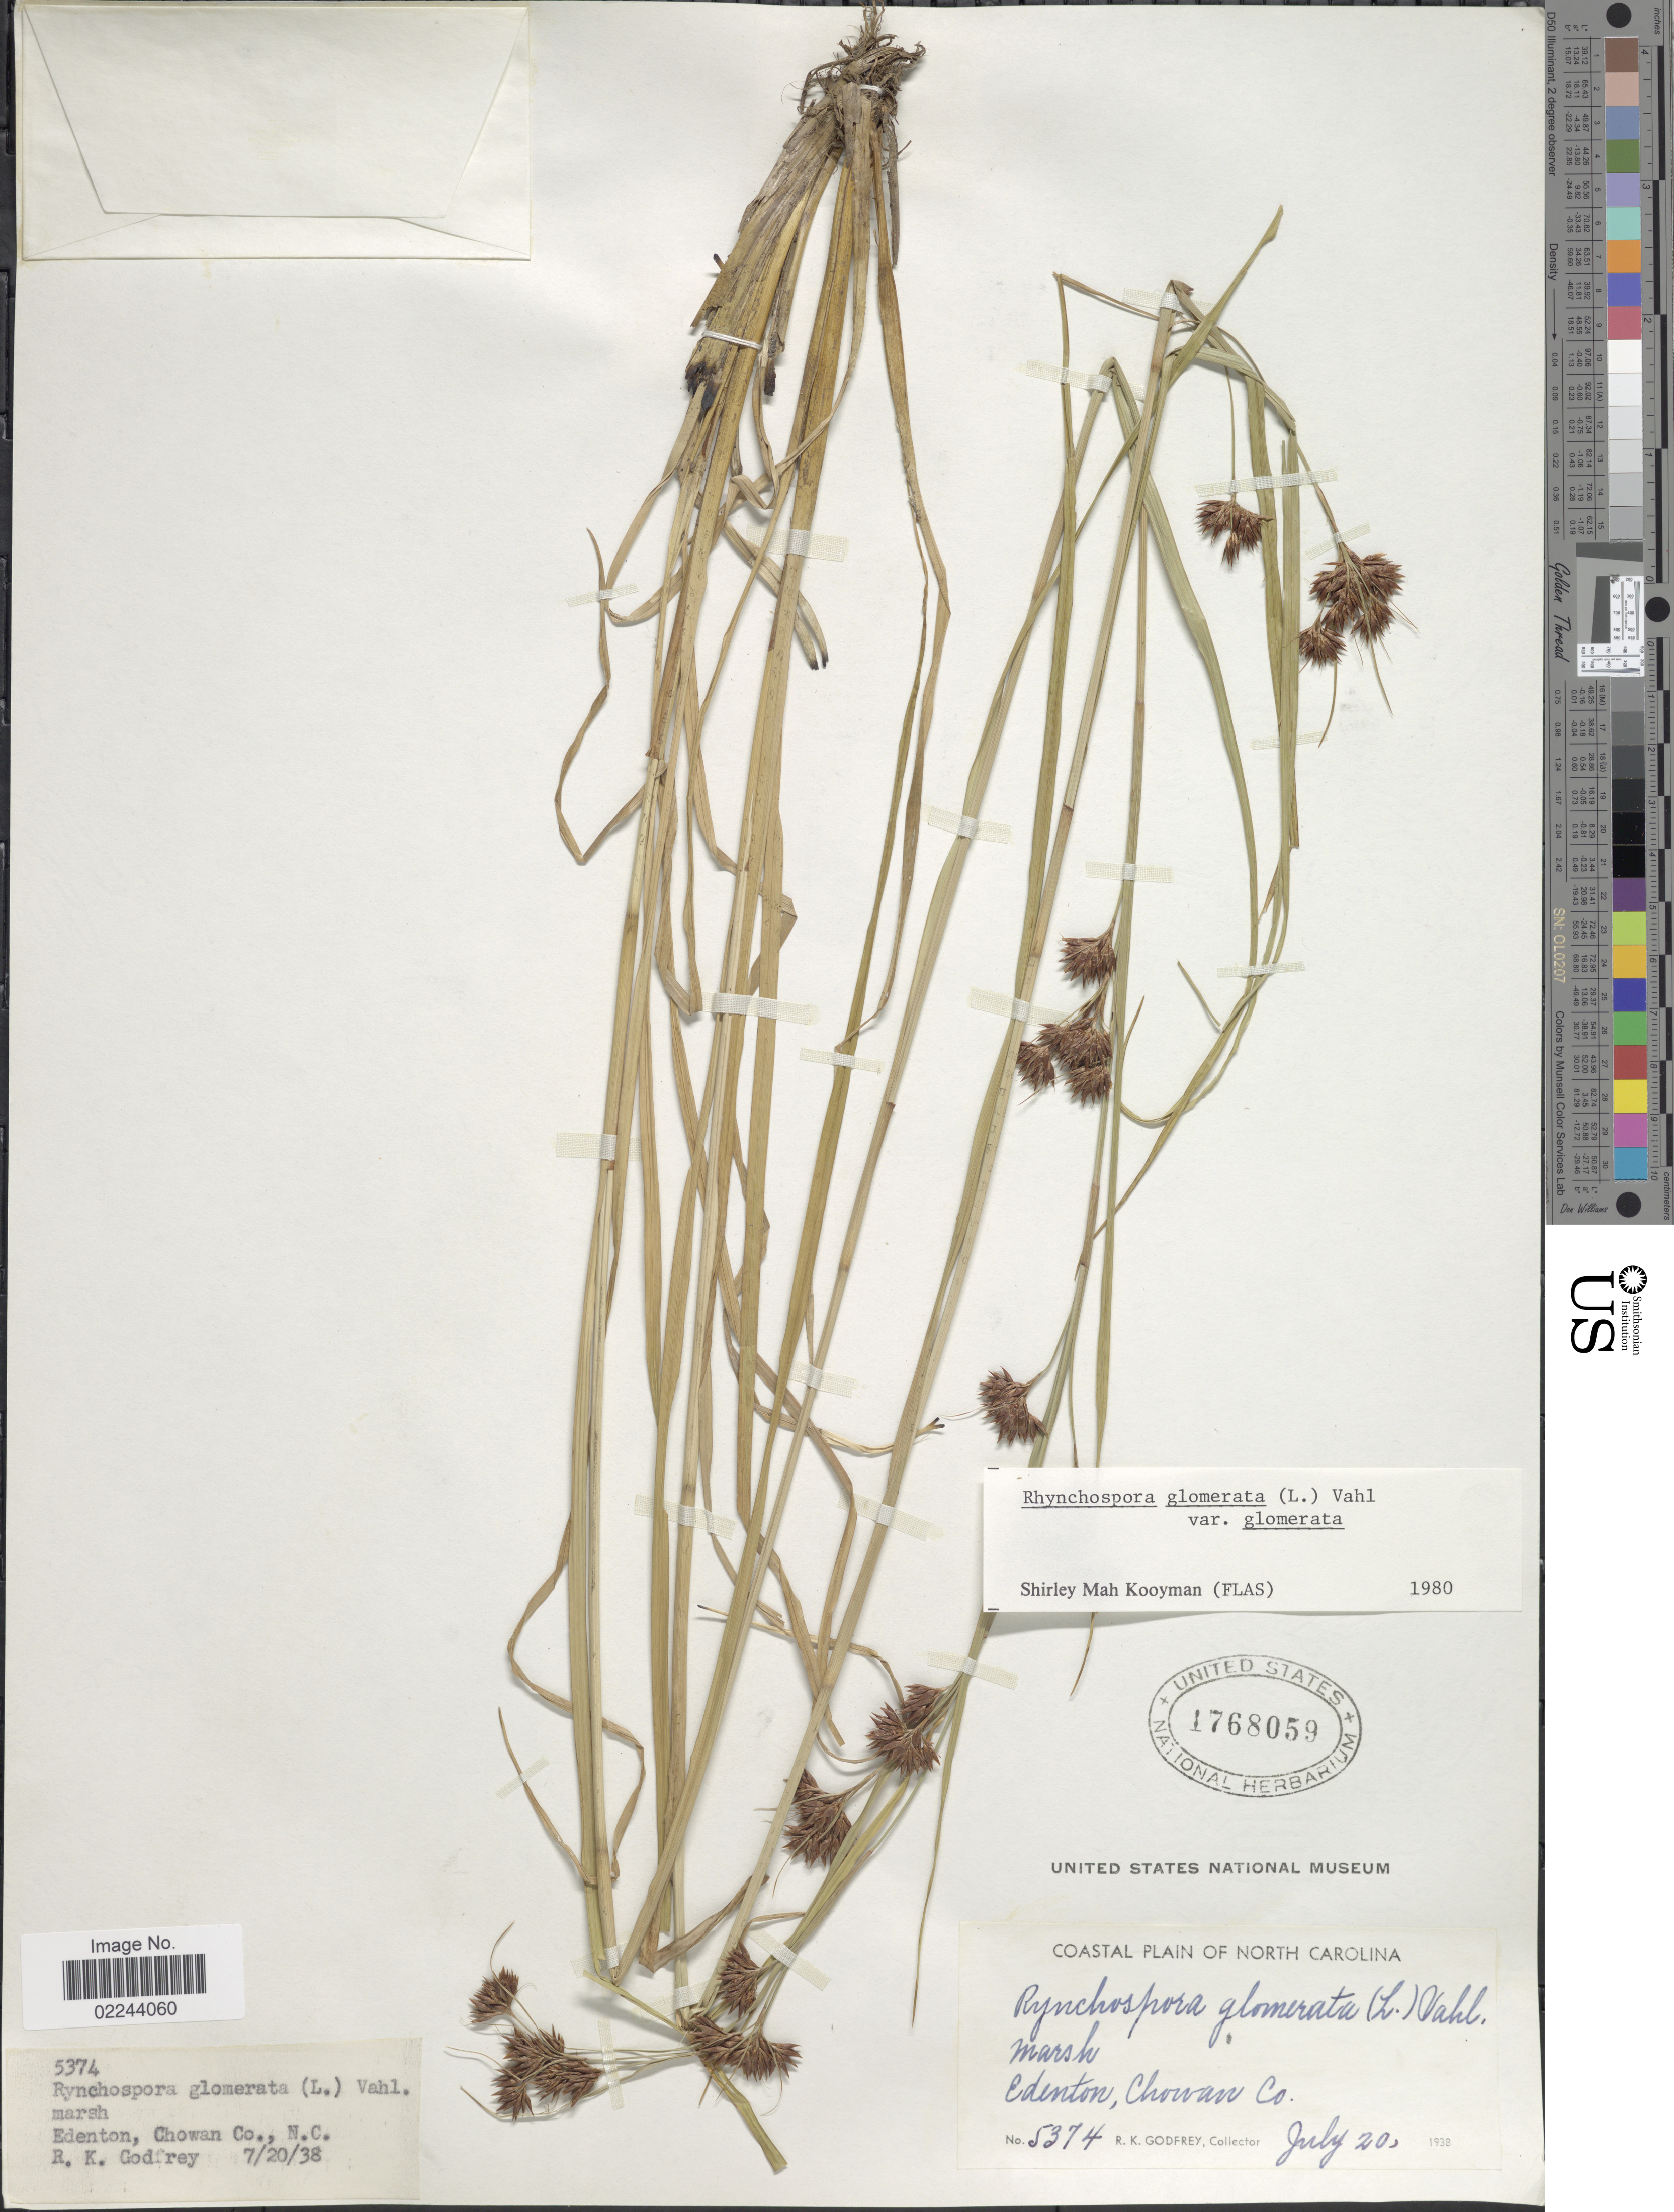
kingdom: Plantae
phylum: Tracheophyta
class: Liliopsida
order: Poales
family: Cyperaceae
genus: Rhynchospora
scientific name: Rhynchospora glomerata var. glomerata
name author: (L.) Vahl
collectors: R. K. Godfrey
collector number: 5374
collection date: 1938-07-20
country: United States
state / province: North Carolina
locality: Coastal Plain of North Carolina, Edenton, Chowan Co., N.C.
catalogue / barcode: US 1768059